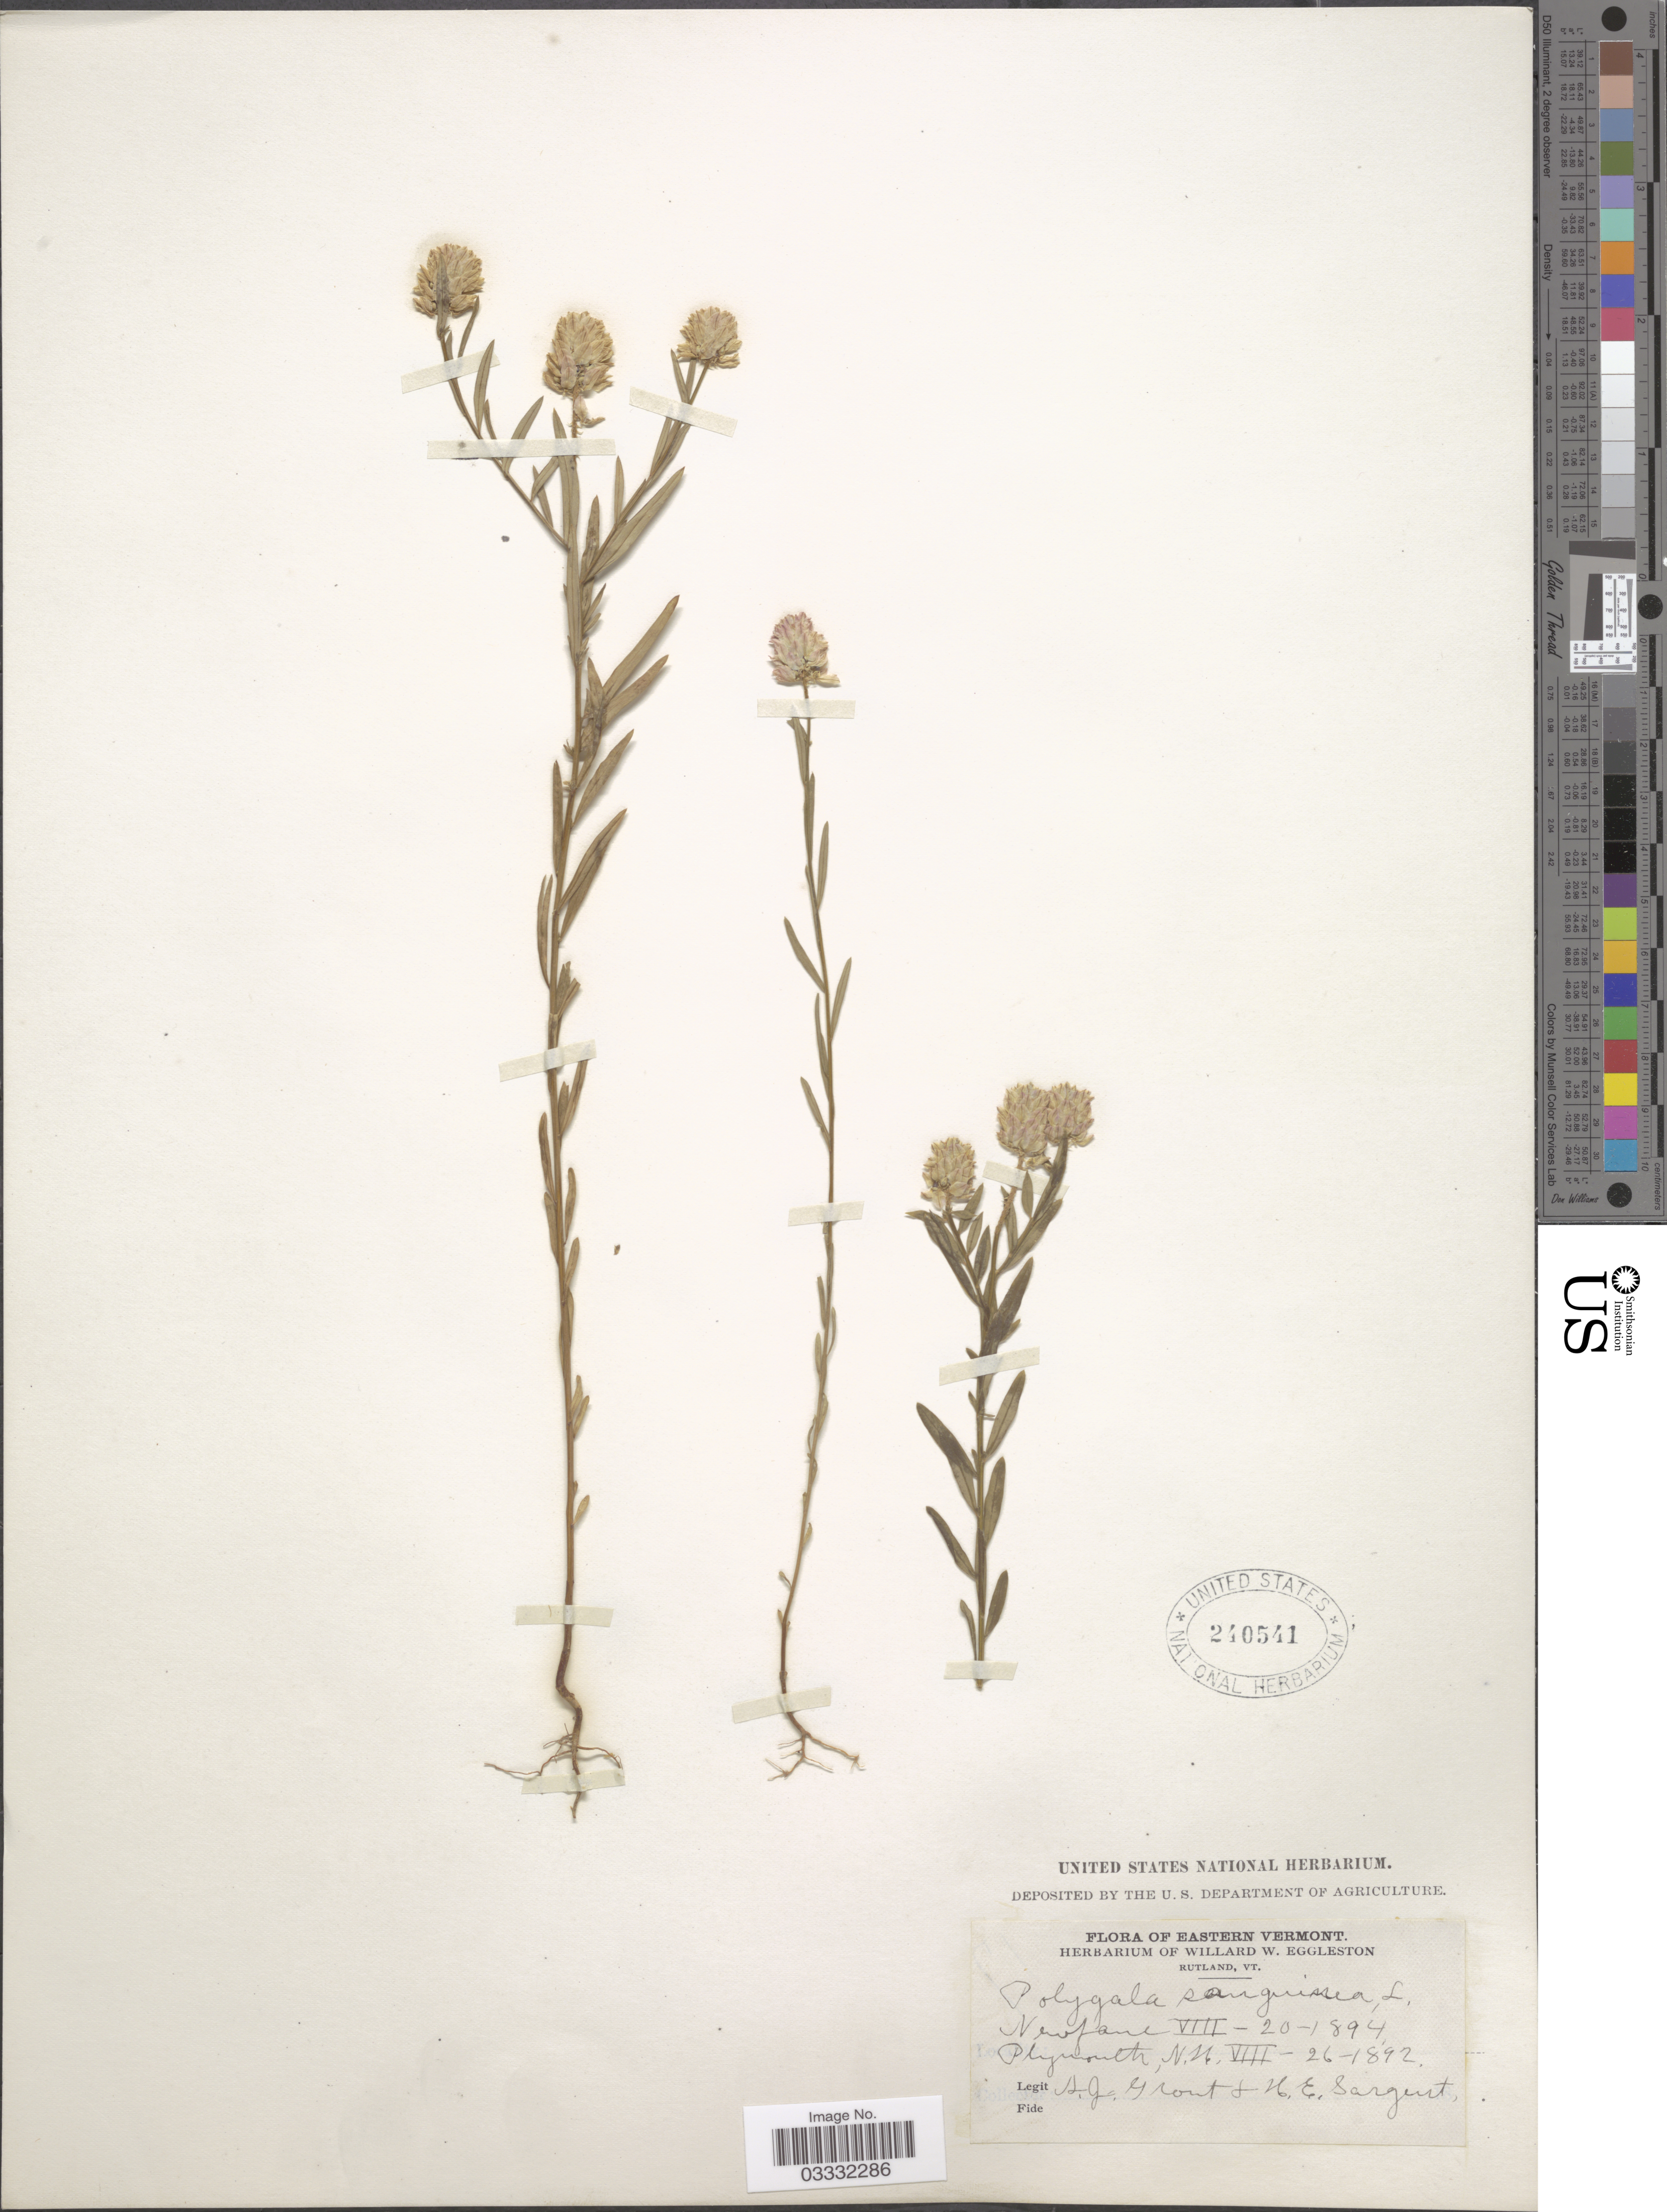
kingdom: Plantae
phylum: Tracheophyta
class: Magnoliopsida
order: Fabales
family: Polygalaceae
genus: Polygala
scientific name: Polygala sanguinea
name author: L.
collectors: A. J. Grout & H. Sargent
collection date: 1892-08-26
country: United States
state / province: Vermont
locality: Eastern Vermont.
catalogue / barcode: US 240541